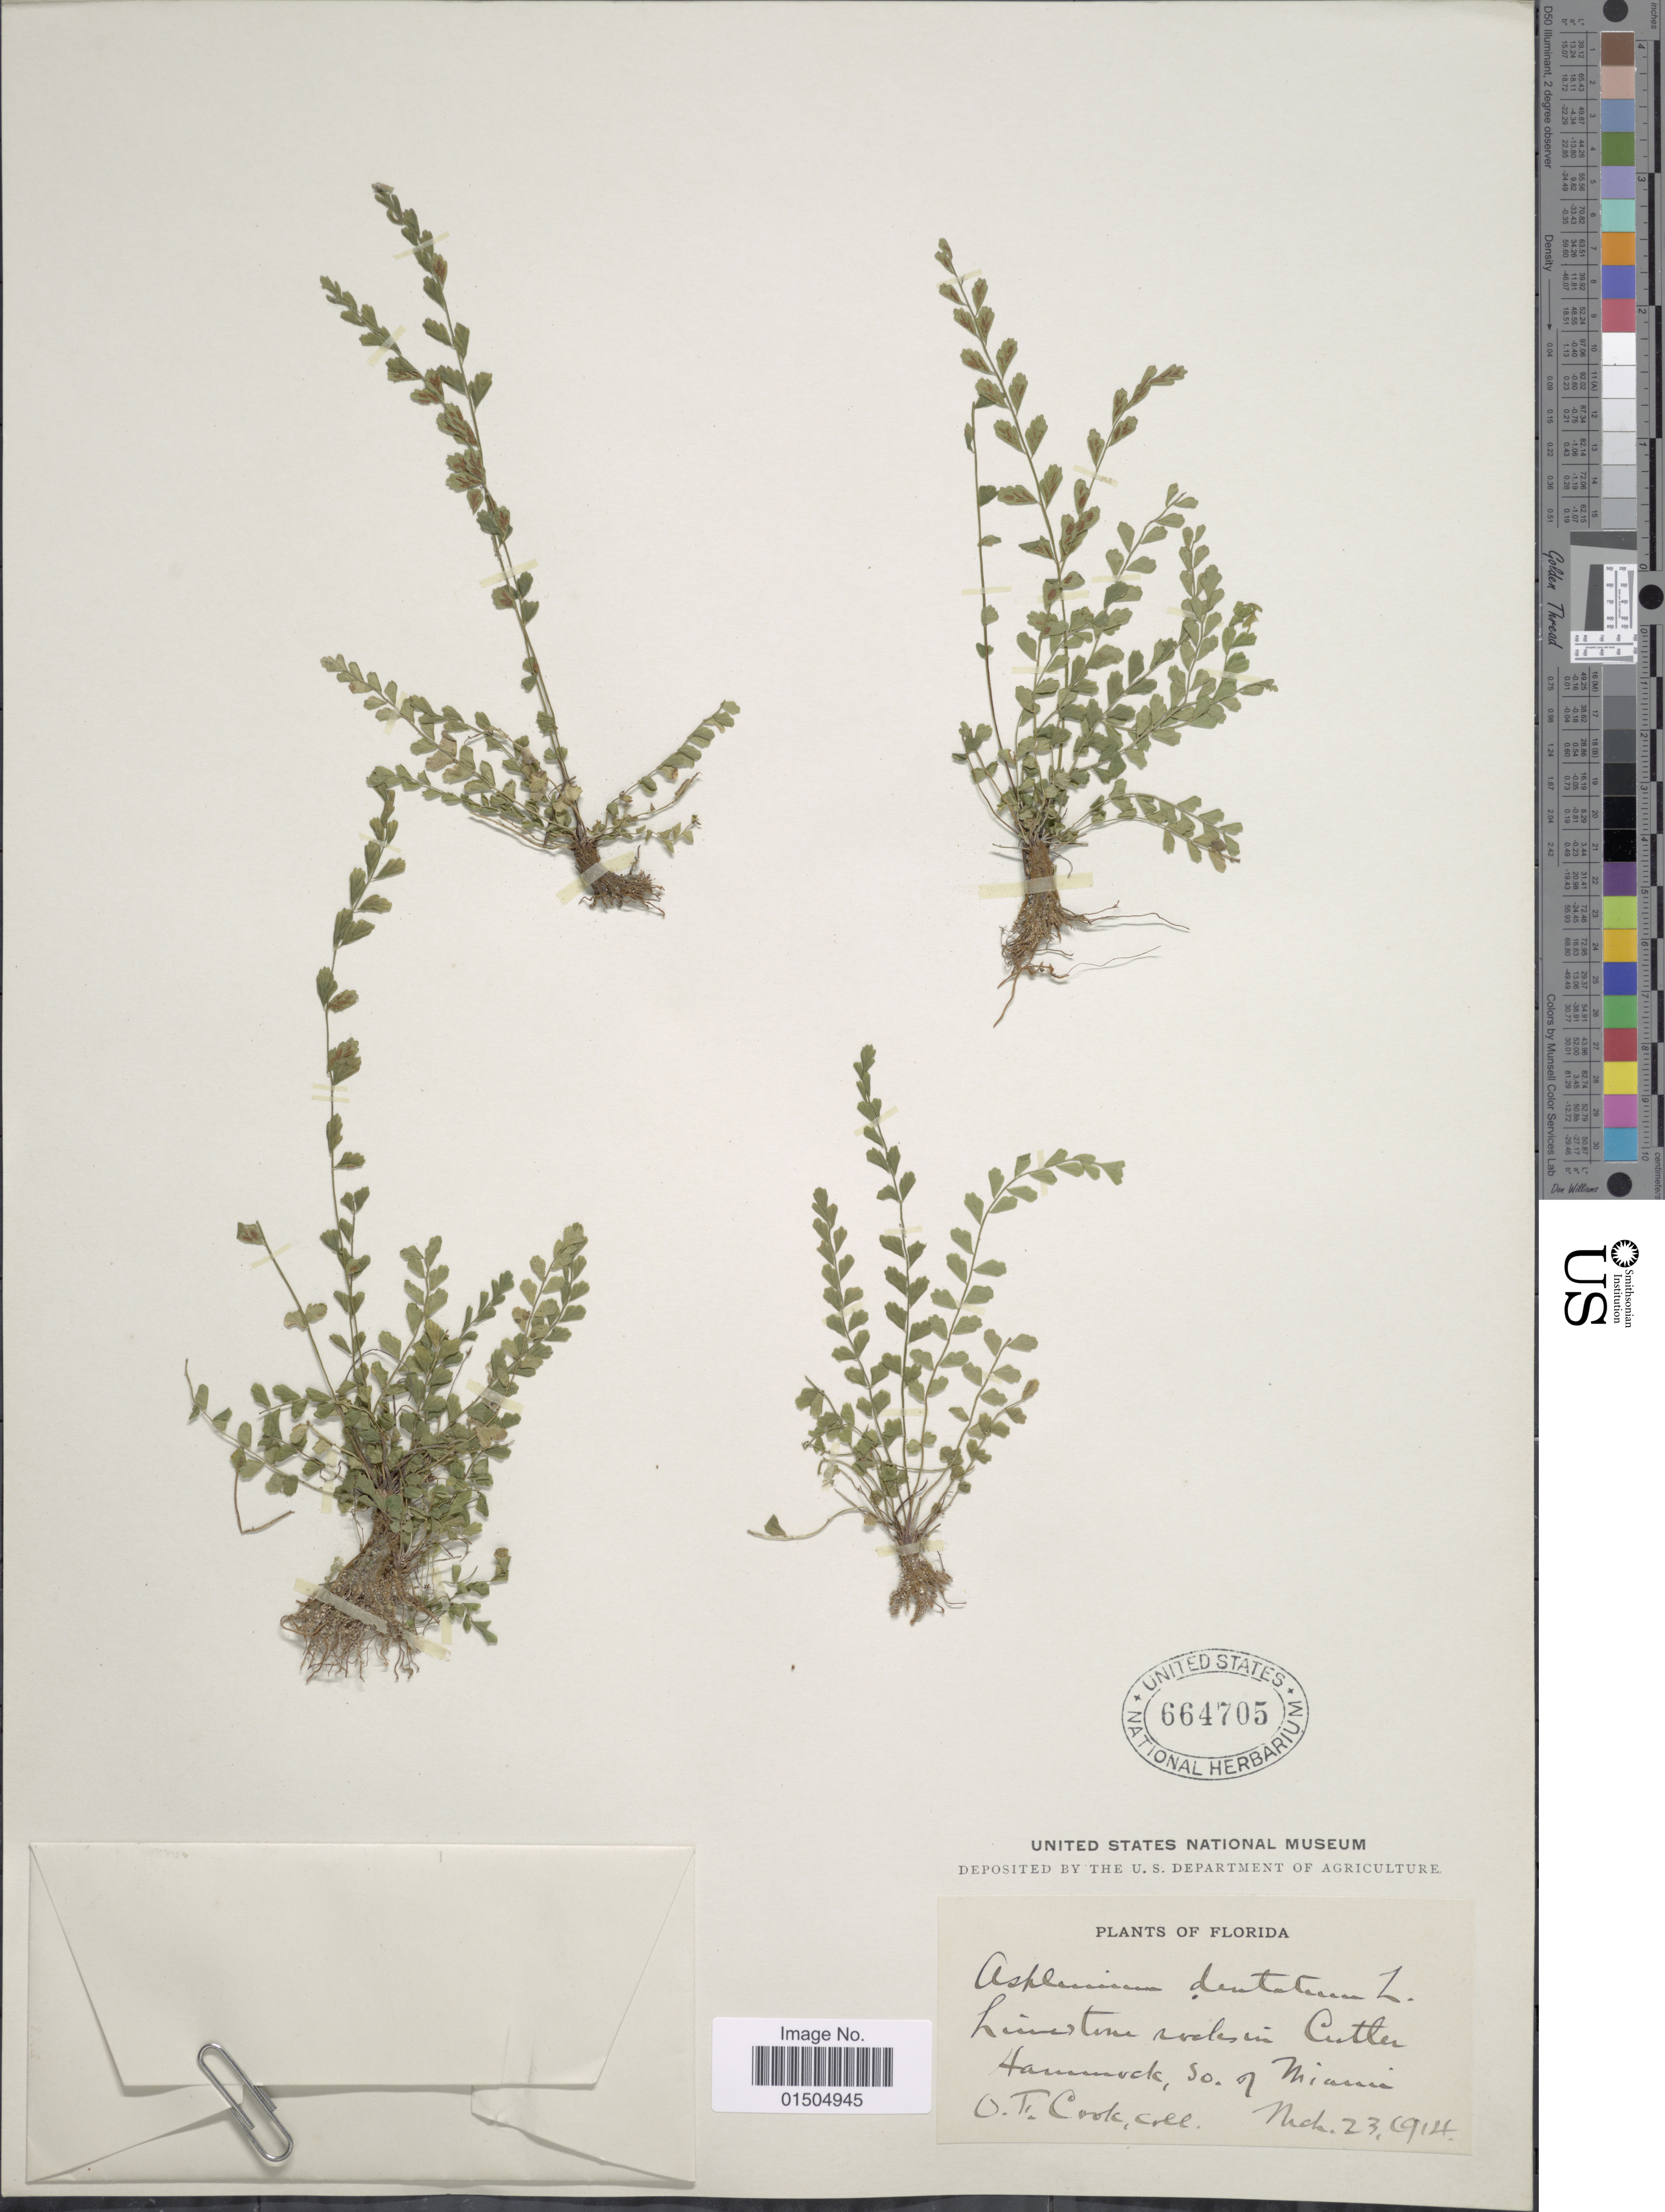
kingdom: Plantae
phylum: Tracheophyta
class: Polypodiopsida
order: Polypodiales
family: Aspleniaceae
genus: Asplenium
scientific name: Asplenium trichomanes-dentatum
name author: L.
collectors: O. F. Cook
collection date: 1914-03-23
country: United States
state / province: Florida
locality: Limestone rocks in Cutler Hammock, SO. of Miami.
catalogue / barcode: US 664705